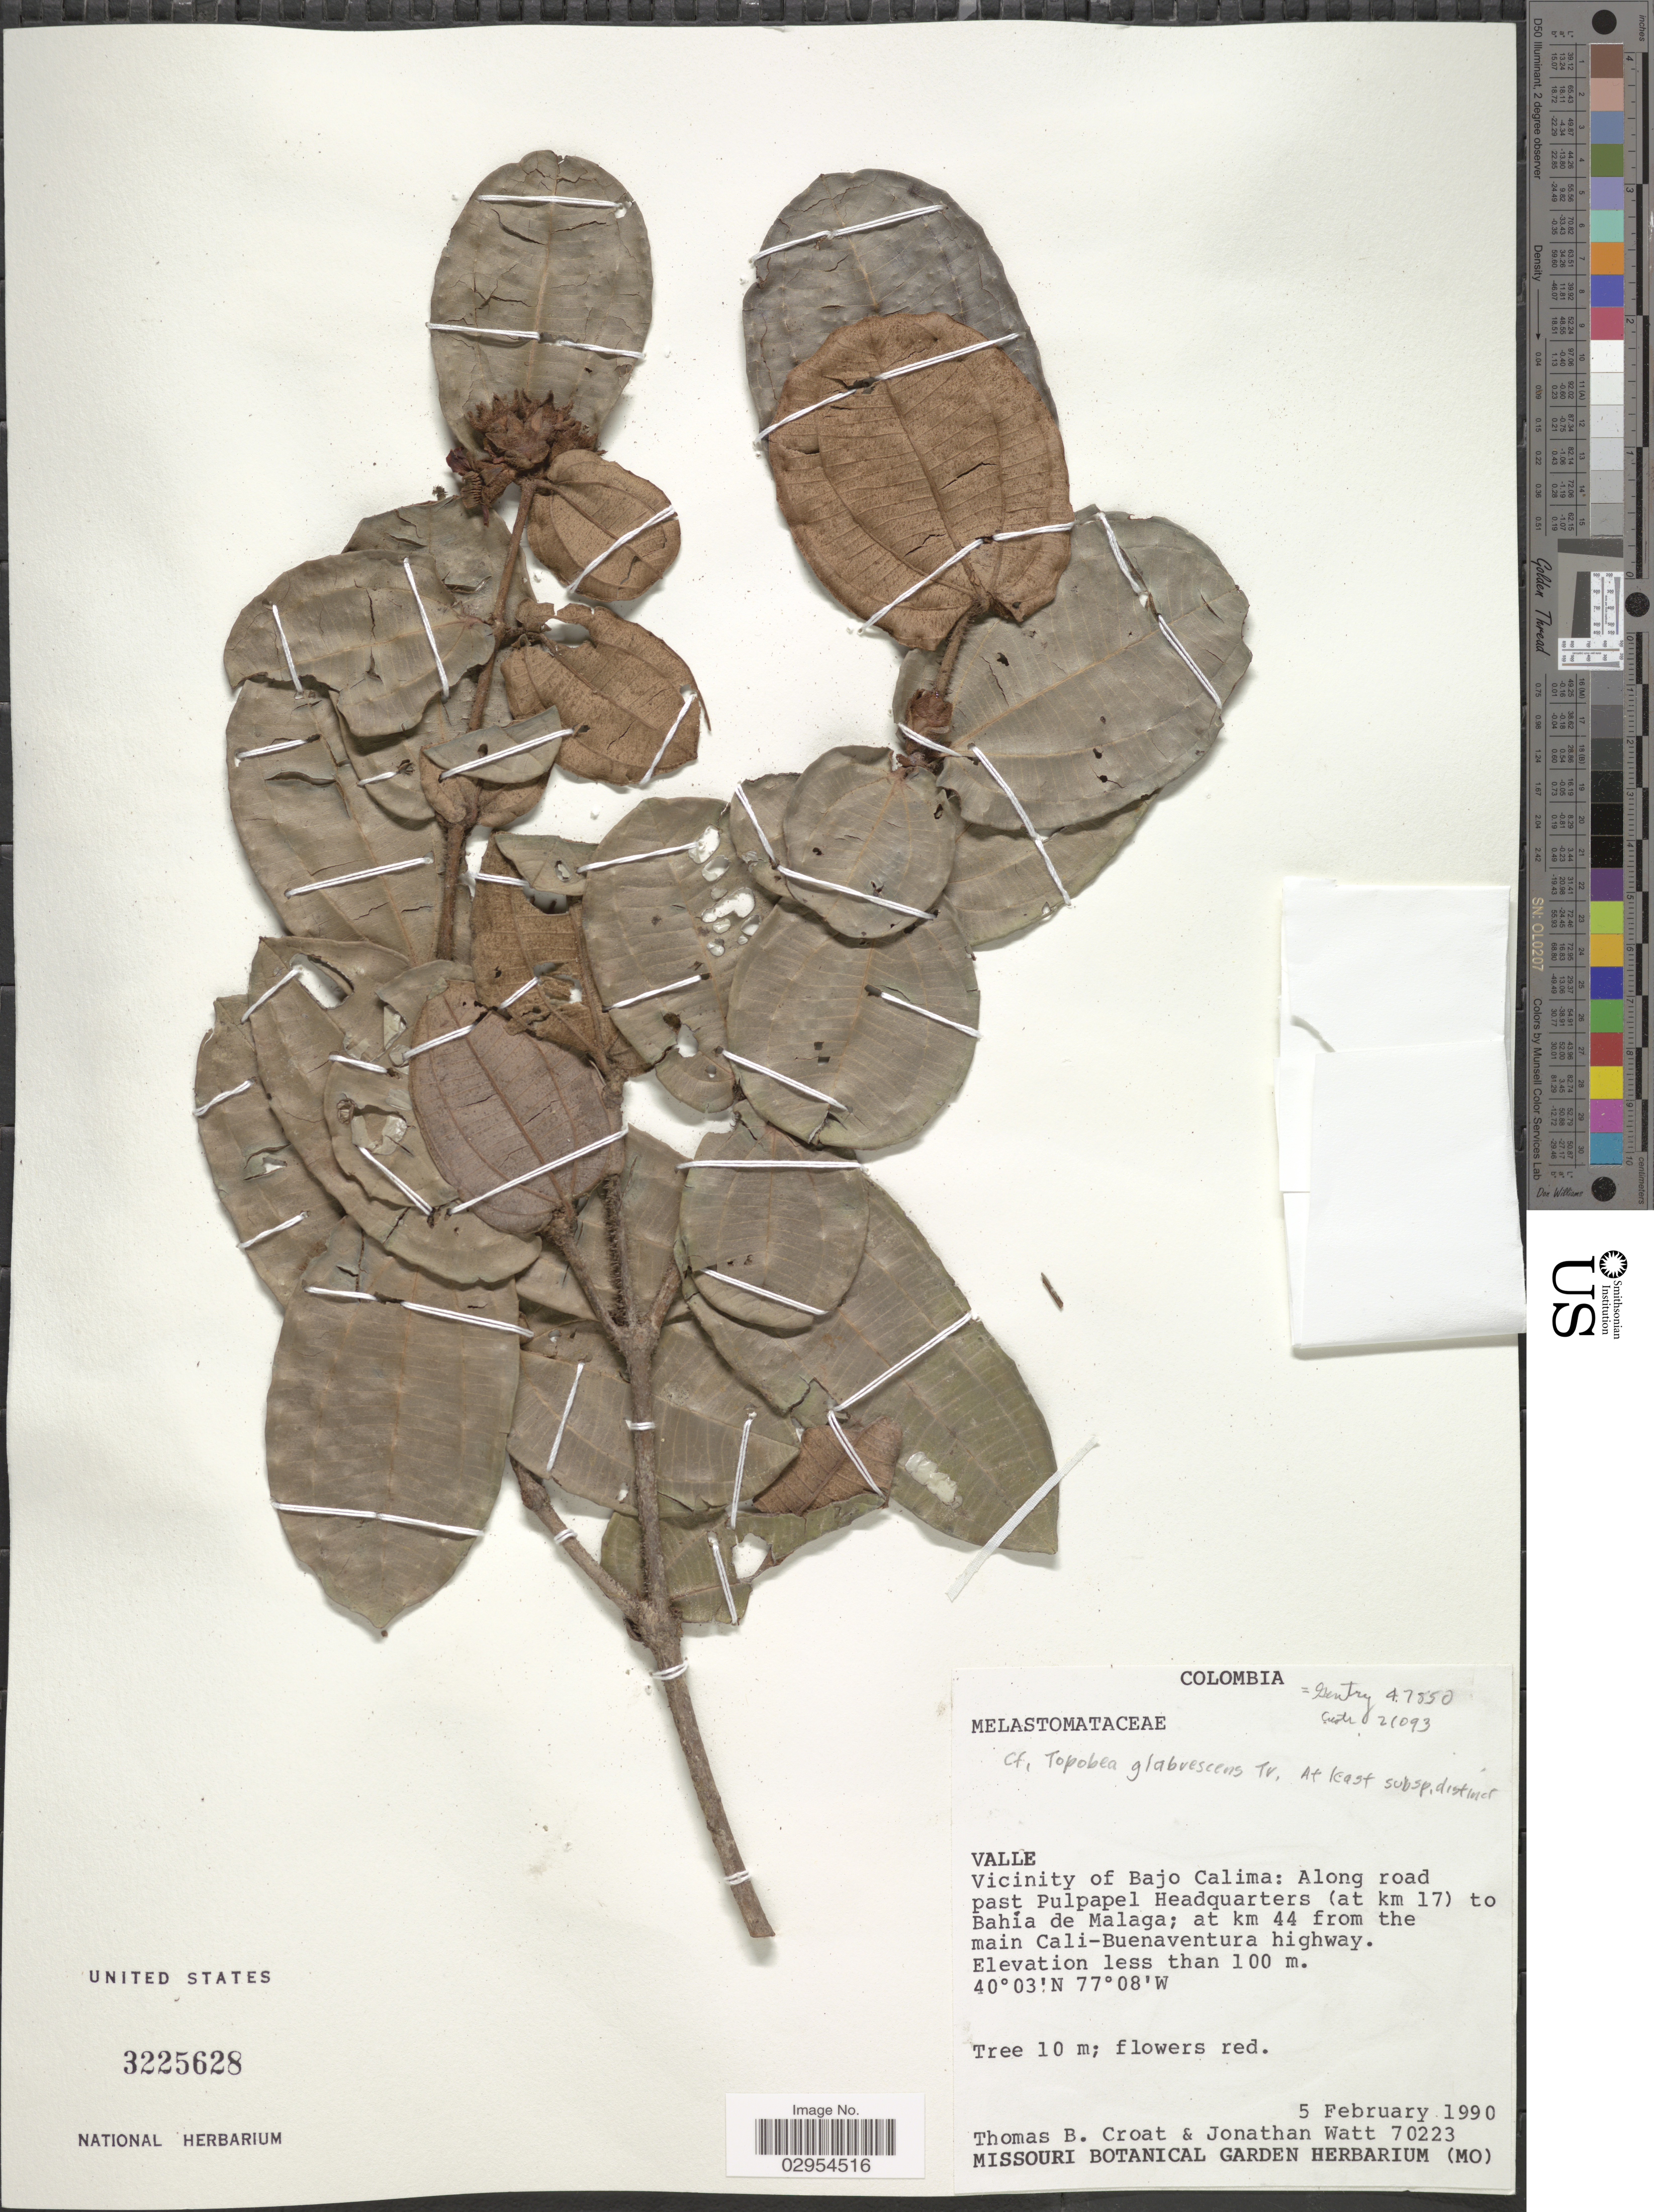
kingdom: Plantae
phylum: Tracheophyta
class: Magnoliopsida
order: Myrtales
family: Melastomataceae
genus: Topobea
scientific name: Topobea sp.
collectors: T. B. Croat & J. Watt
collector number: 70223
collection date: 1990-02-05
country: Colombia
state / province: Valle del Cauca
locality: Vicinity of Bajo Calima: Along road past Pulpapel Headquarters (at km 17) to Bahía de Malaga; at km 44 from the main Cali-Buenaventura highway.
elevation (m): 100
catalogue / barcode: US 3225628